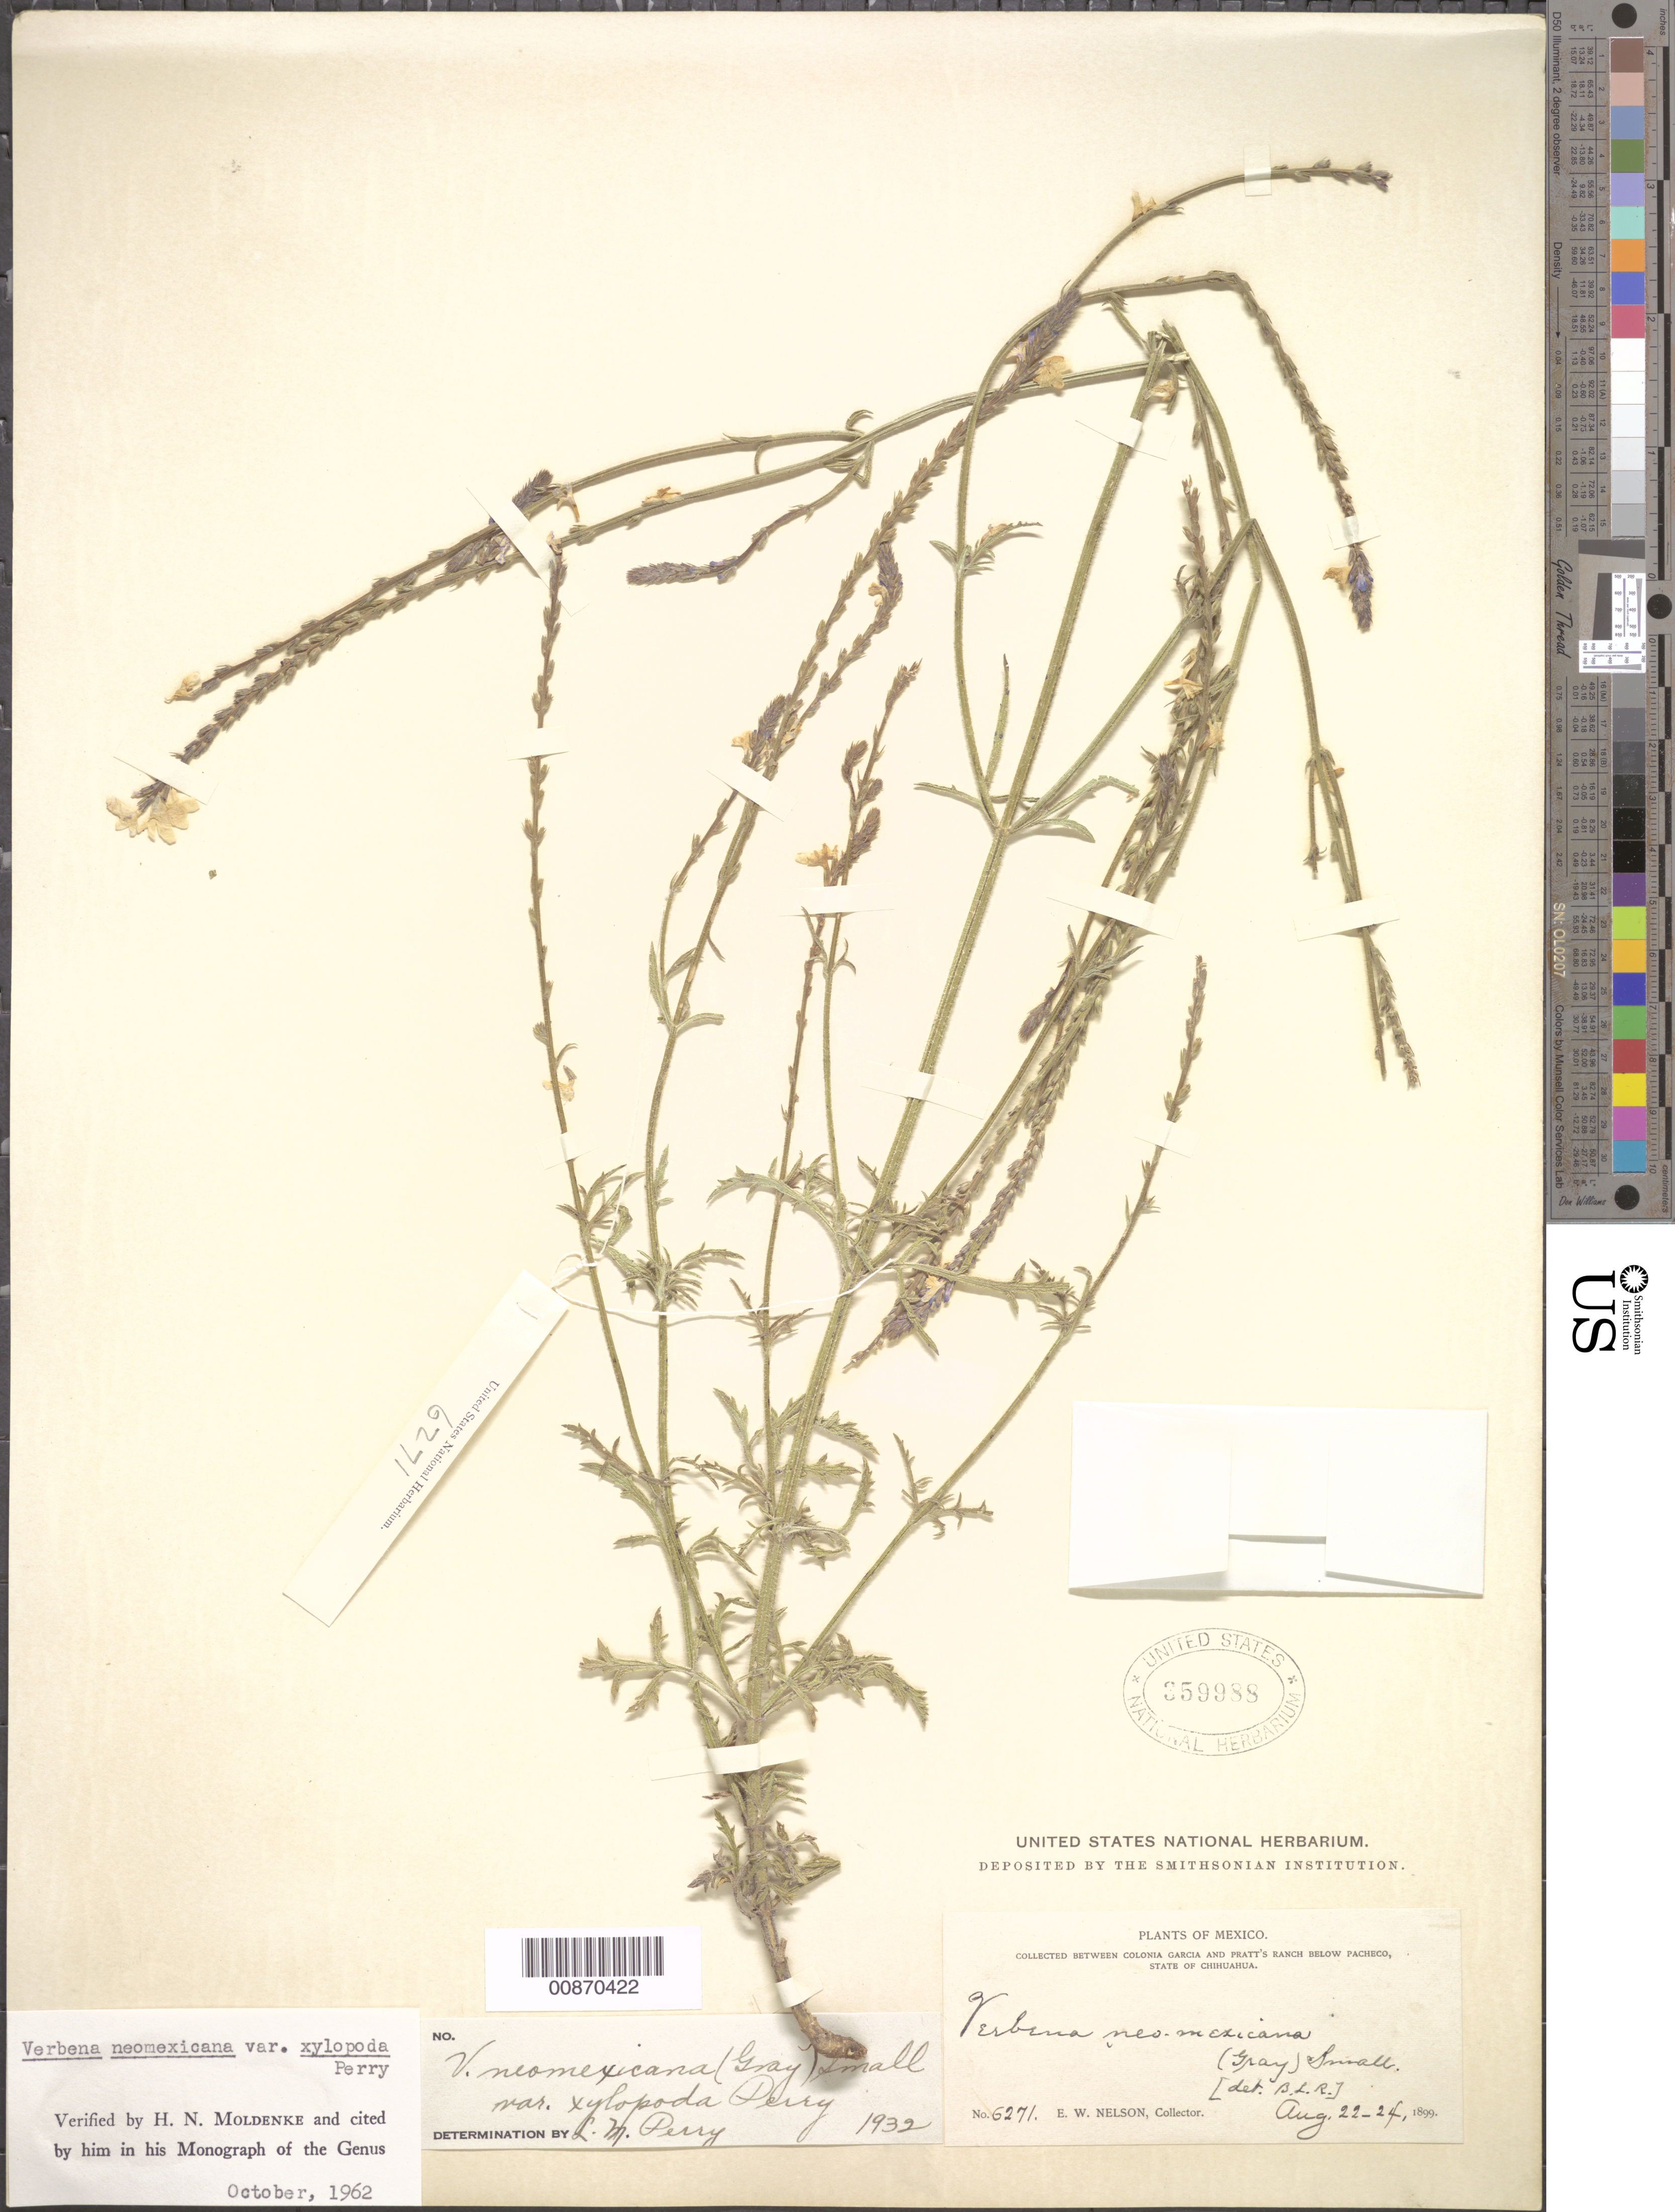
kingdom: Plantae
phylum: Tracheophyta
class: Magnoliopsida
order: Lamiales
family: Verbenaceae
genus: Verbena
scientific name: Verbena neomexicana var. xylopoda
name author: L.M. Perry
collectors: E. W. Nelson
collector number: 6271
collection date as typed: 22 Aug 1899 to 24 Aug 1899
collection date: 1899-08-22/1899-08-24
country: Mexico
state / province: Chihuahua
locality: Between Colonia García and Pratt's Ranch below Pacheco, Chihuahua.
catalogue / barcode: US 359988